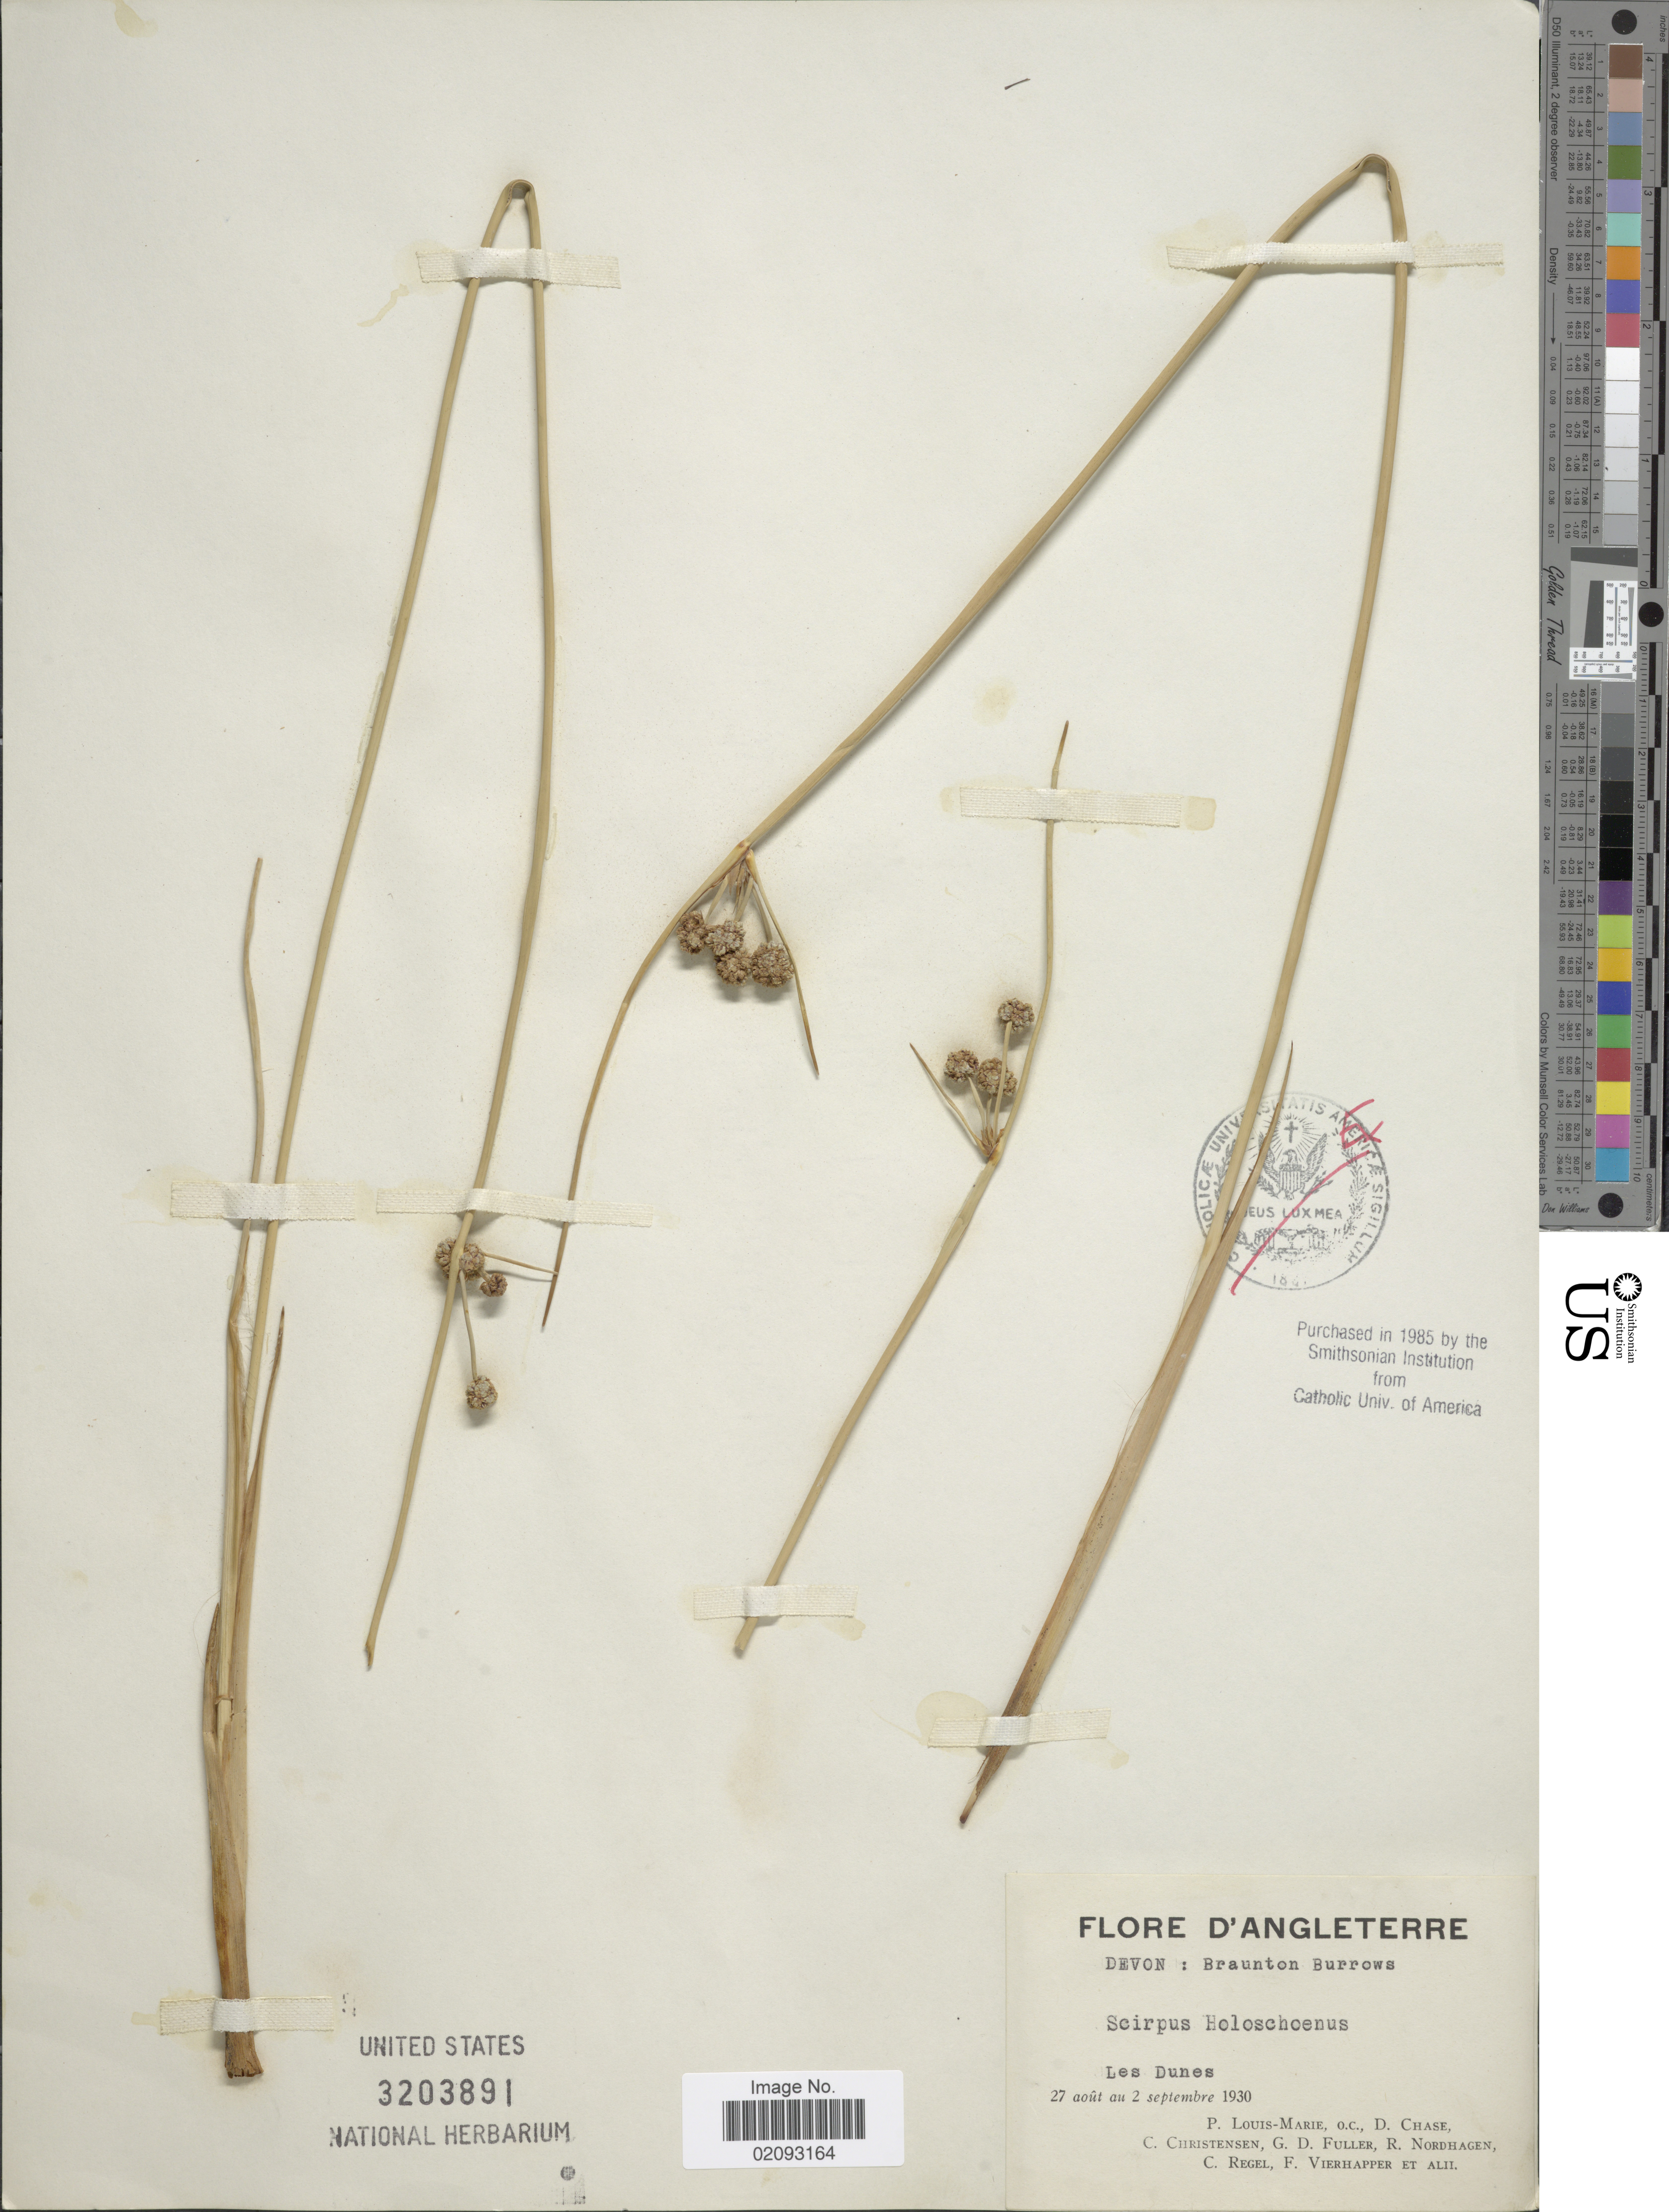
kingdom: Plantae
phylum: Tracheophyta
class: Liliopsida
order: Poales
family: Cyperaceae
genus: Scirpoides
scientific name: Scirpoides holoschoenus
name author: (L.) Soják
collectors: L.-M. LaLonde, D. Chase, C. Christensen, G. Fuller & et al.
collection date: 1930-08-27/1930-09-02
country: United Kingdom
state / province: England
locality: D'Angleterre, Devon: Braunton Burrows, Les Dunes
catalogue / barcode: US 3203891